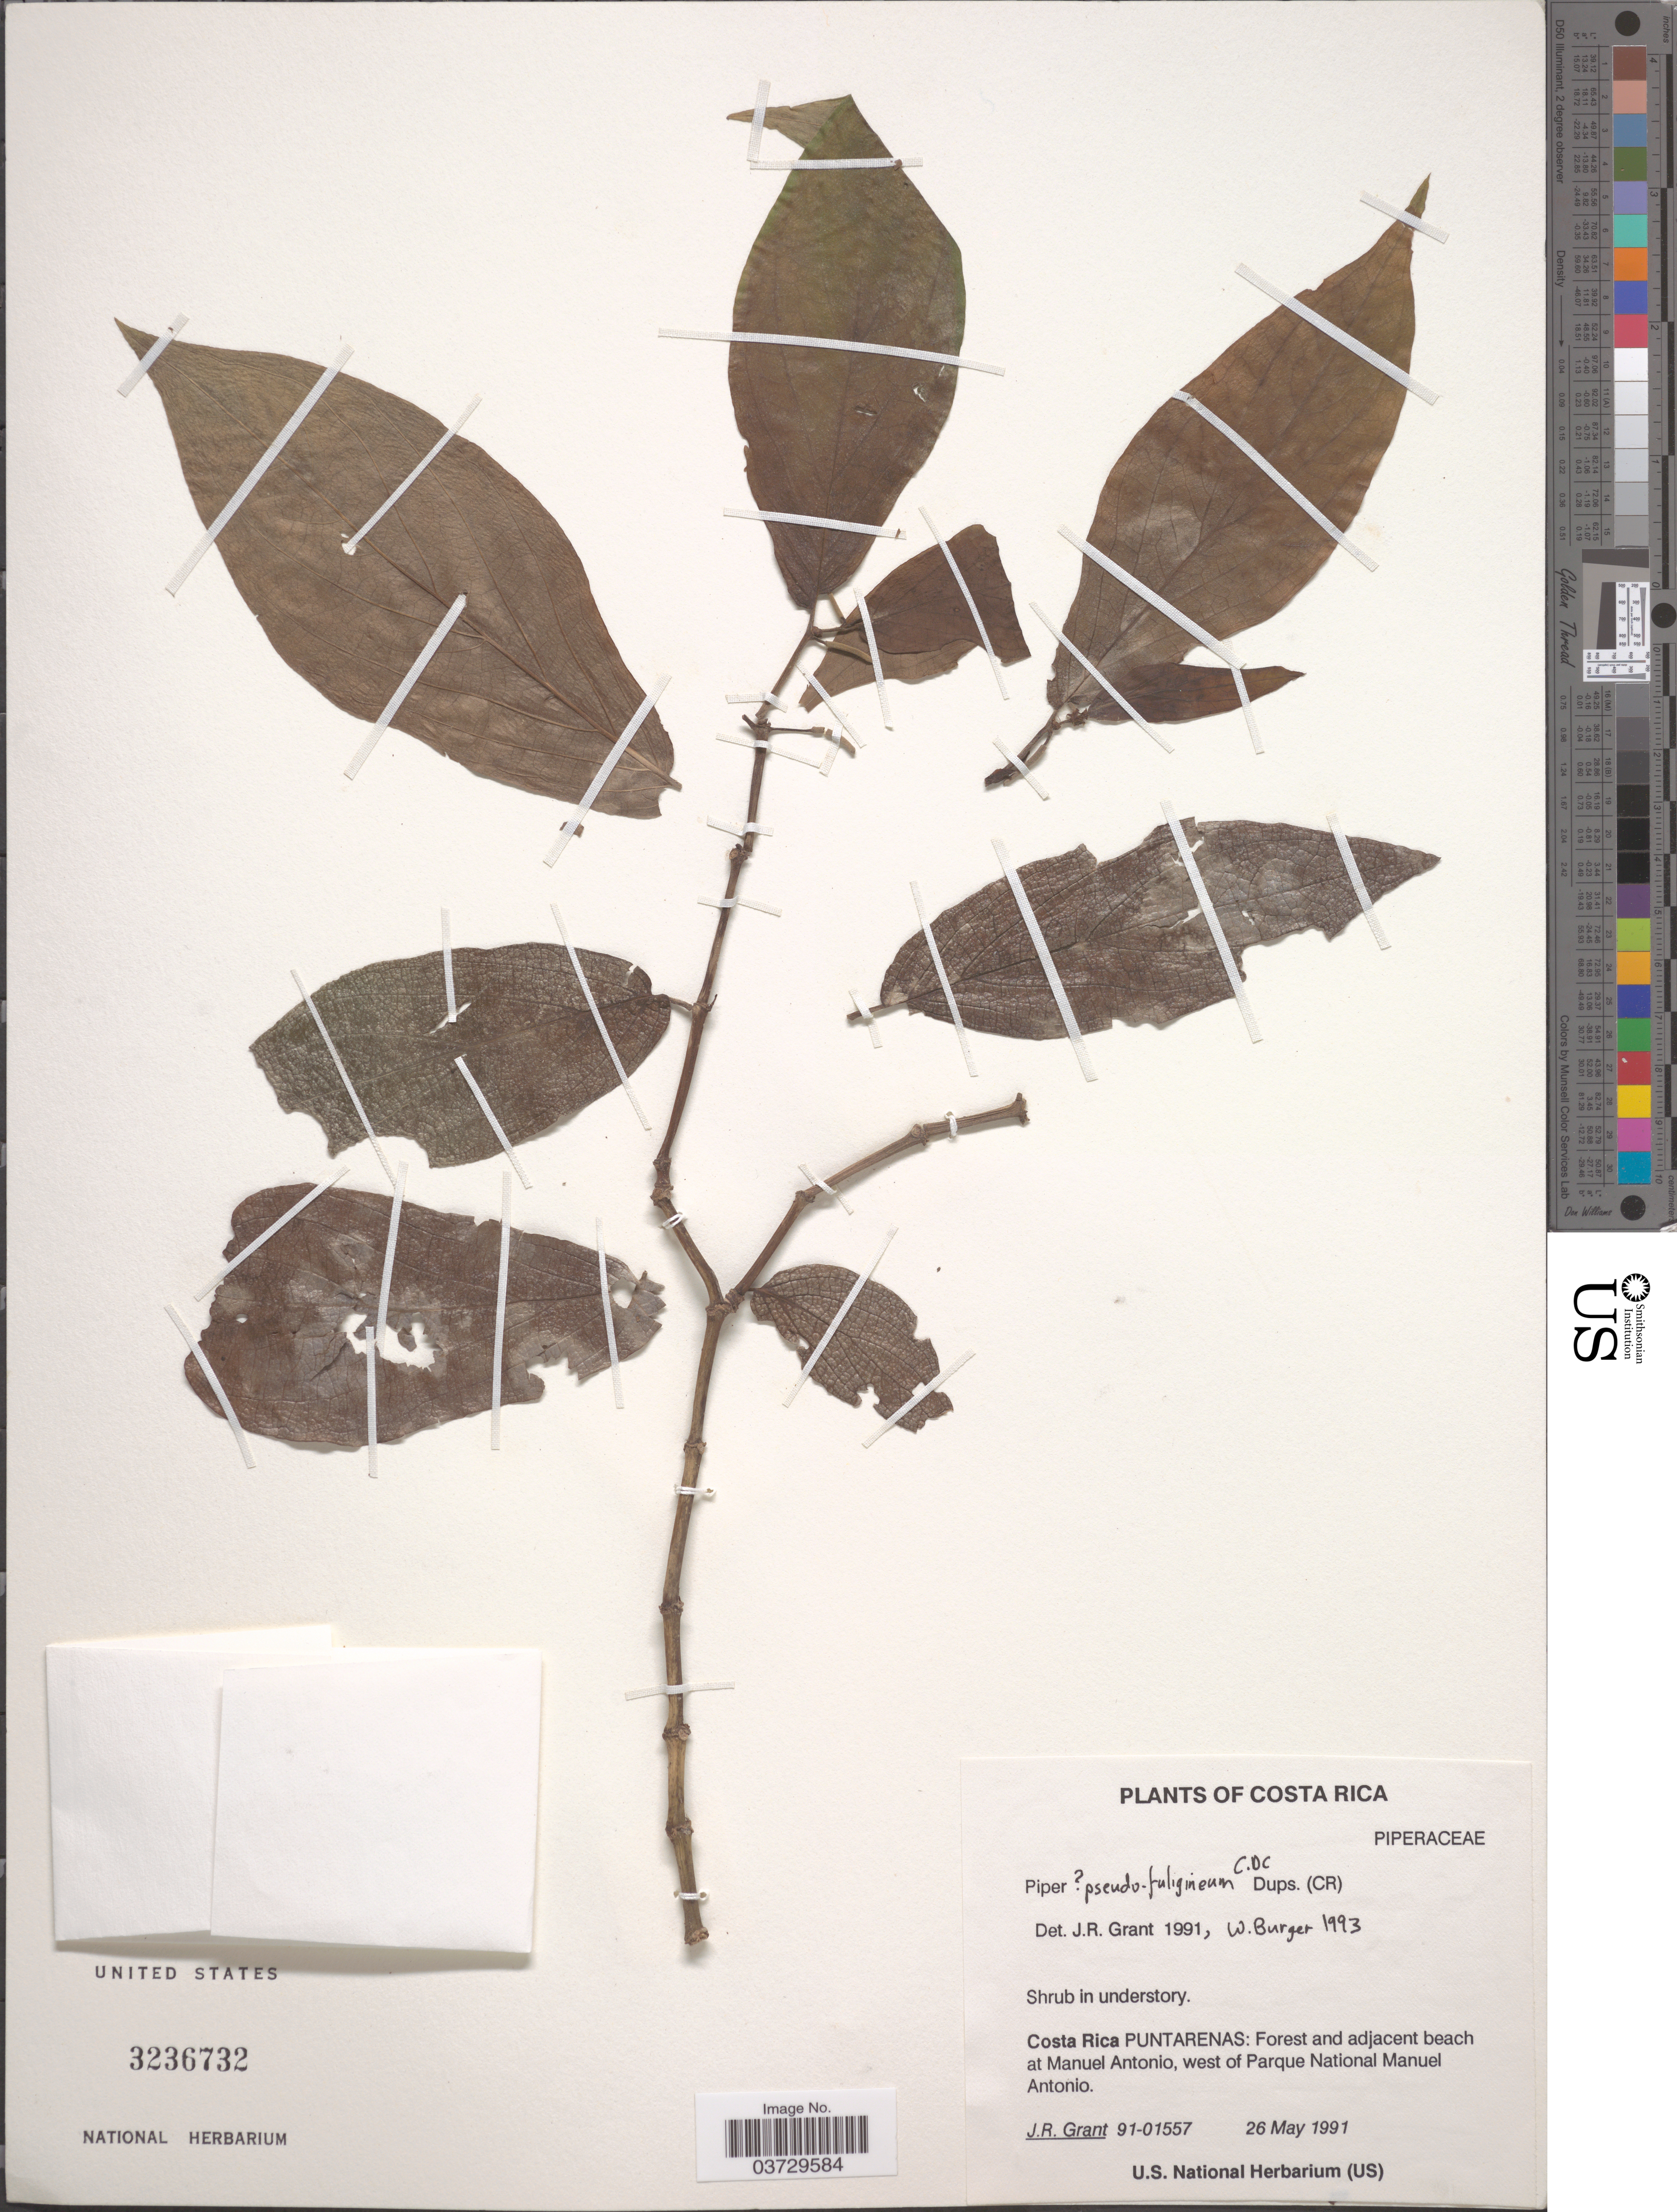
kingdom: Plantae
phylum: Tracheophyta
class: Magnoliopsida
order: Piperales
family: Piperaceae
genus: Piper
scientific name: Piper pseudofuligineum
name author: C. DC.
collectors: J. Grant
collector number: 91-01557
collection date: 1991-05-26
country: Costa Rica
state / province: Puntarenas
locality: Forest and adjacent beach at Manuel Antonio, west of Parque National Manuel Antonio.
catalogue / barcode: US 3236732